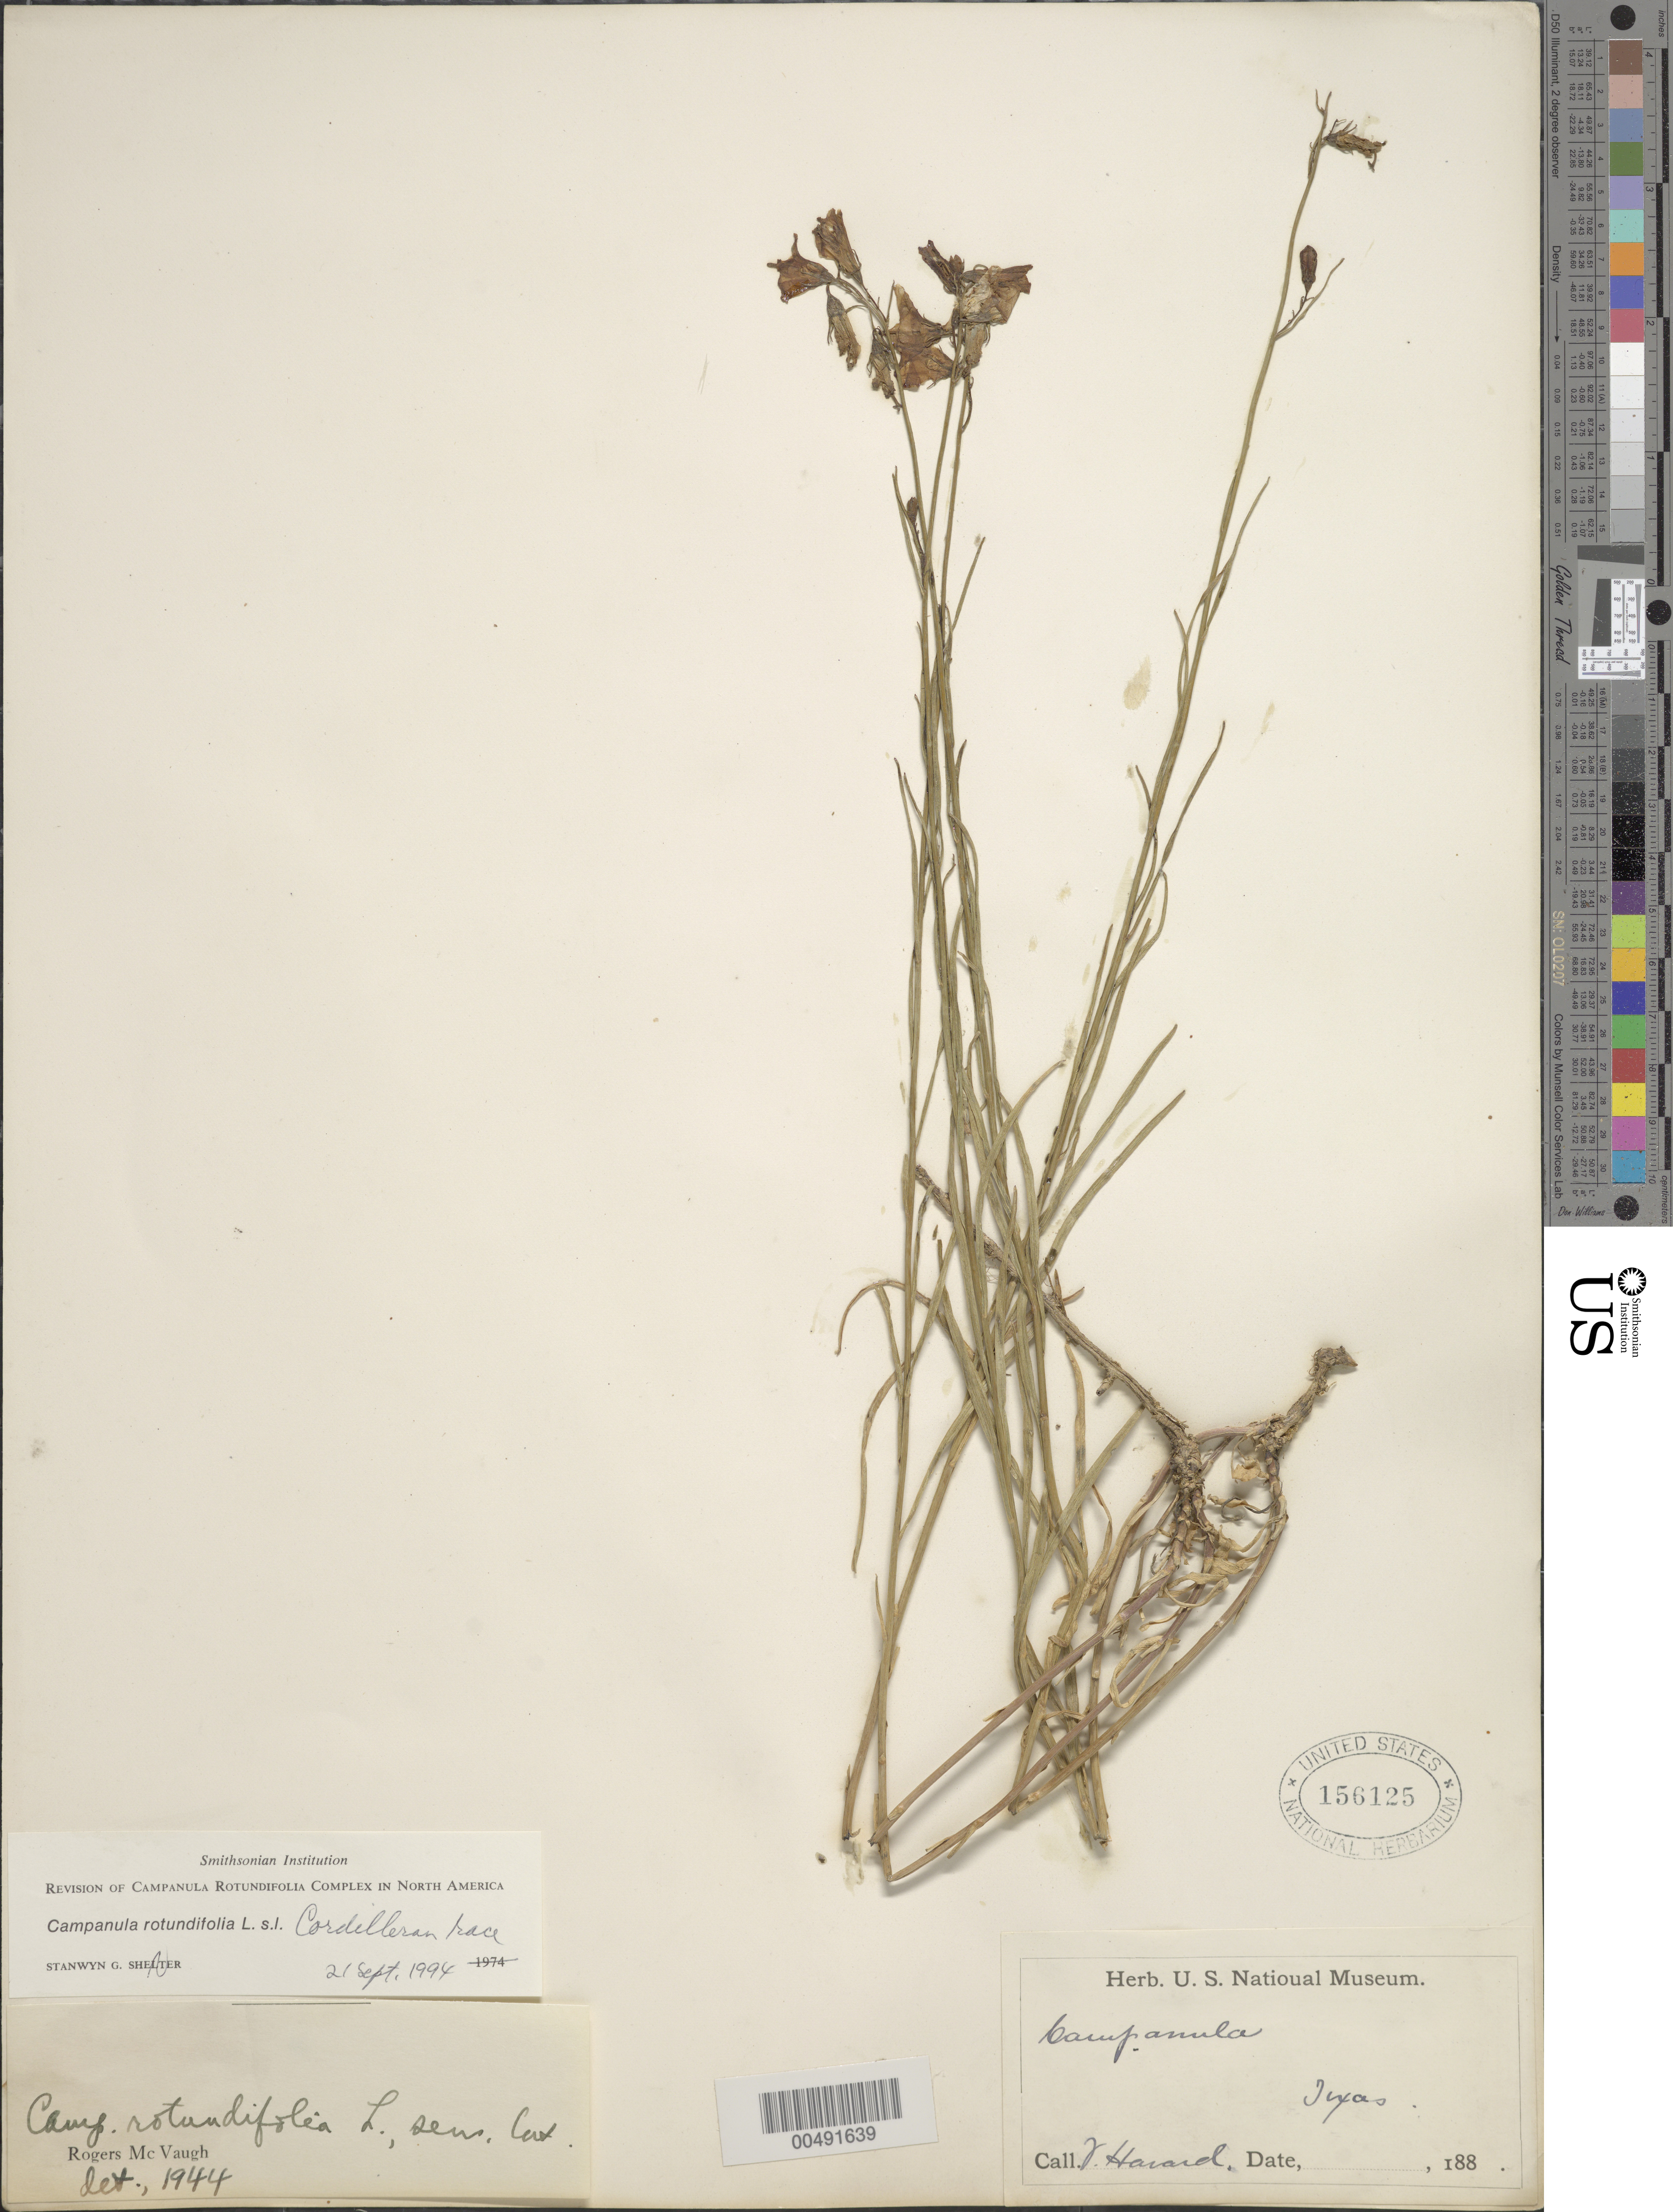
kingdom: Plantae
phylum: Tracheophyta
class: Magnoliopsida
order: Asterales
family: Campanulaceae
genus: Campanula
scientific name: Campanula rotundifolia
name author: L.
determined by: McVaugh, R.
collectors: V. Havard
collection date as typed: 188-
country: United States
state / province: Texas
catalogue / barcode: US 156125